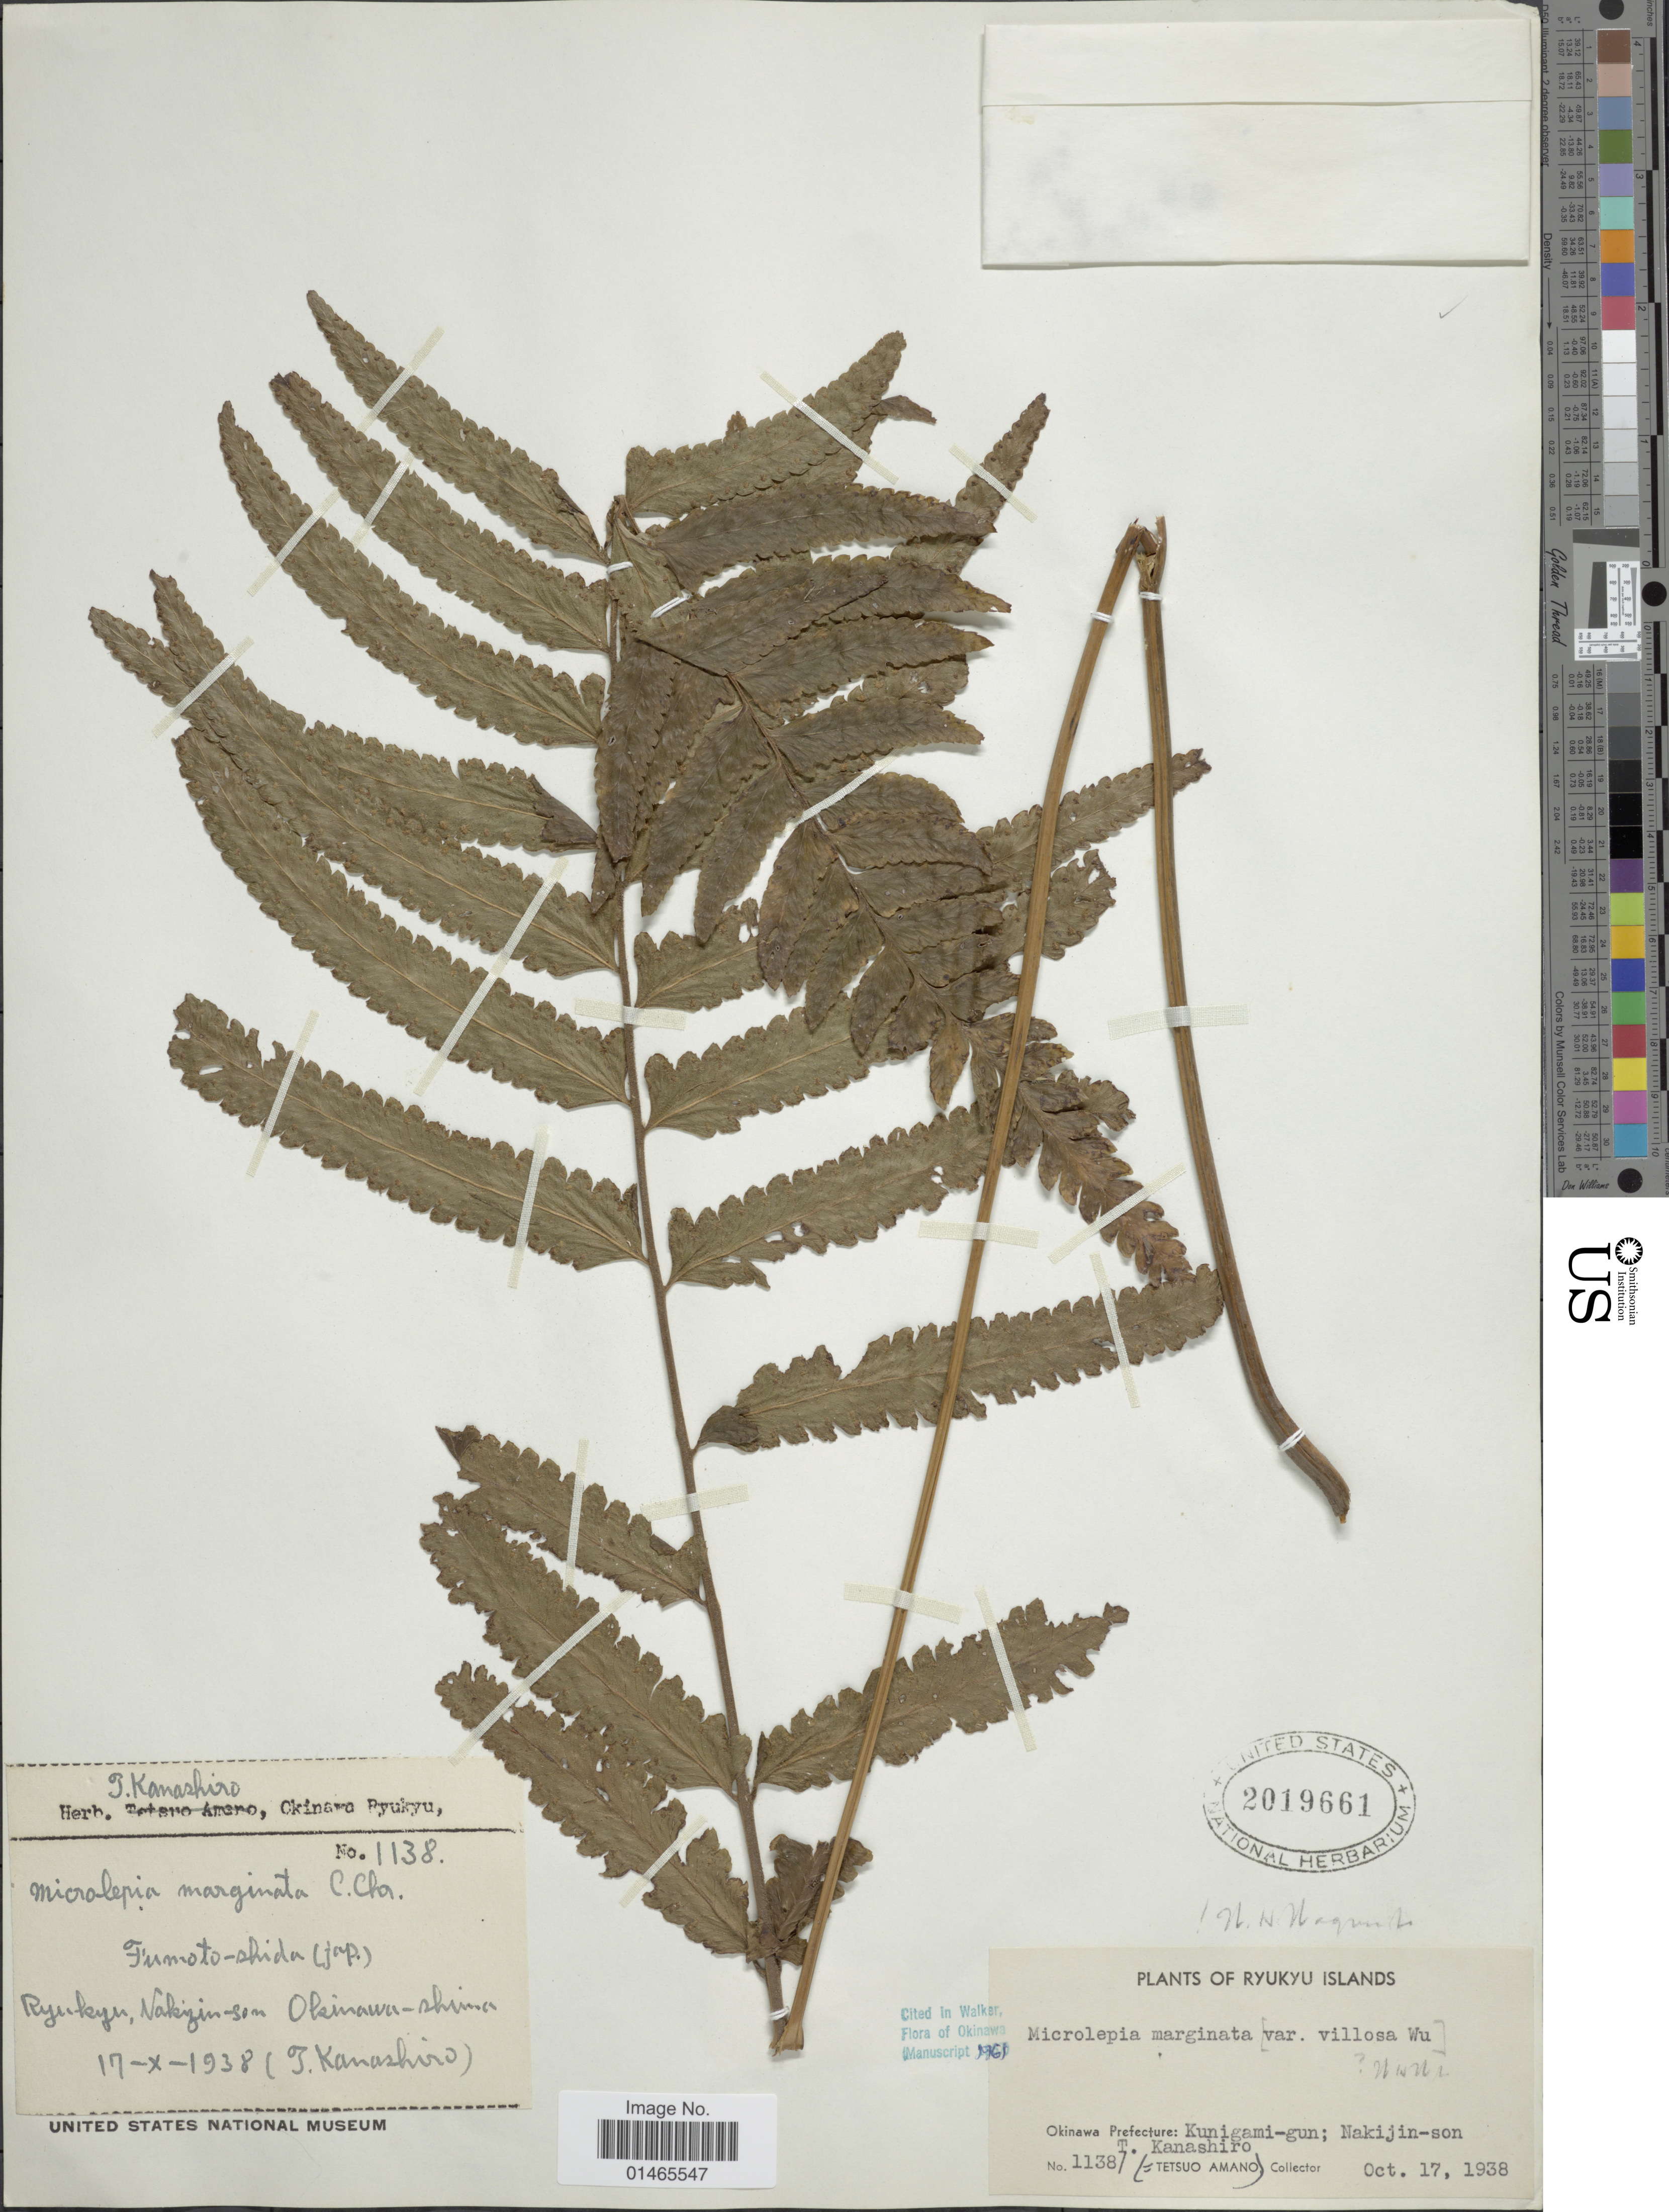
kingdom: Plantae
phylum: Tracheophyta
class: Polypodiopsida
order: Polypodiales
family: Dennstaedtiaceae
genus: Microlepia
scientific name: Microlepia marginata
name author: (Houtt.) C. Chr.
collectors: T. Kanashiro & T. Amano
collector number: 1138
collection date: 1938-10-17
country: Japan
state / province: Okinawa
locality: Ryukyu Island, Kunigami-gun: Nakijin-son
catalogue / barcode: US 2019661